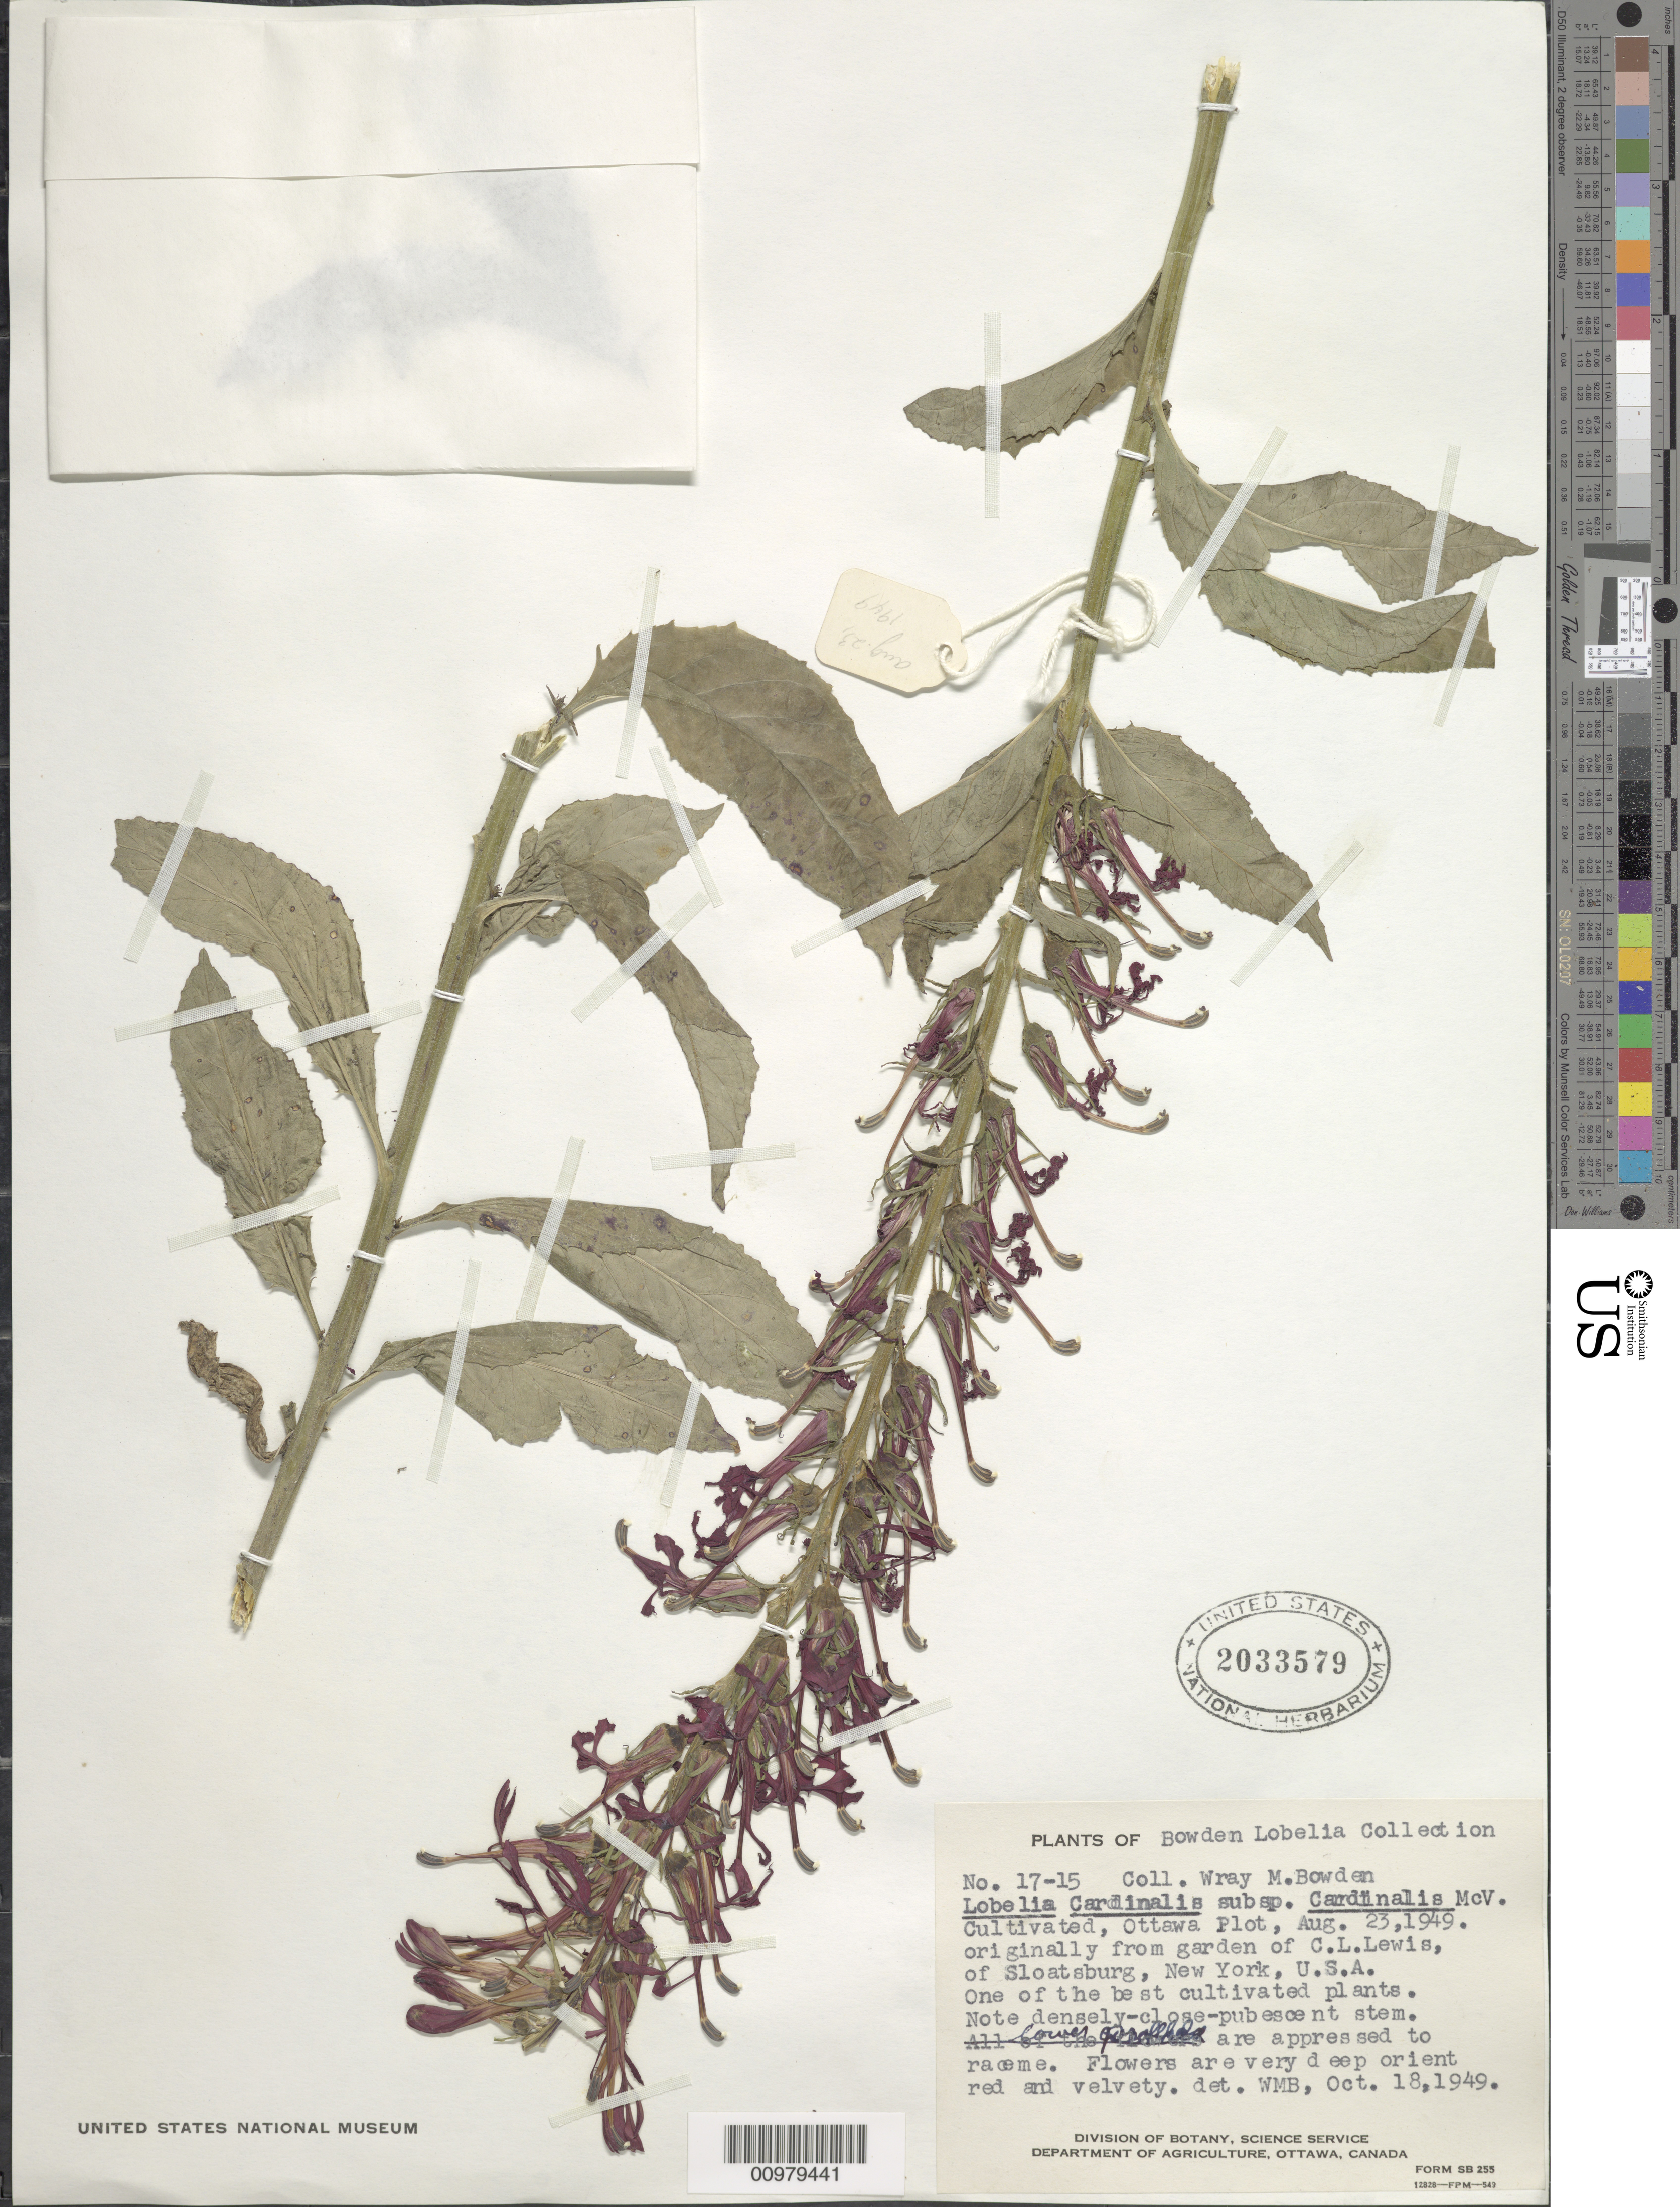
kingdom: Plantae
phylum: Tracheophyta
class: Magnoliopsida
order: Asterales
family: Campanulaceae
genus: Lobelia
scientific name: Lobelia cardinalis subsp. cardinalis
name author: L.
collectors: W. M. Bowden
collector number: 17-15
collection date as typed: Aug. 23, 1949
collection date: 1949-08-23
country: Canada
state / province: Ontario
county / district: Ottawa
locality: Ottawa Plot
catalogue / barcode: US 2033579